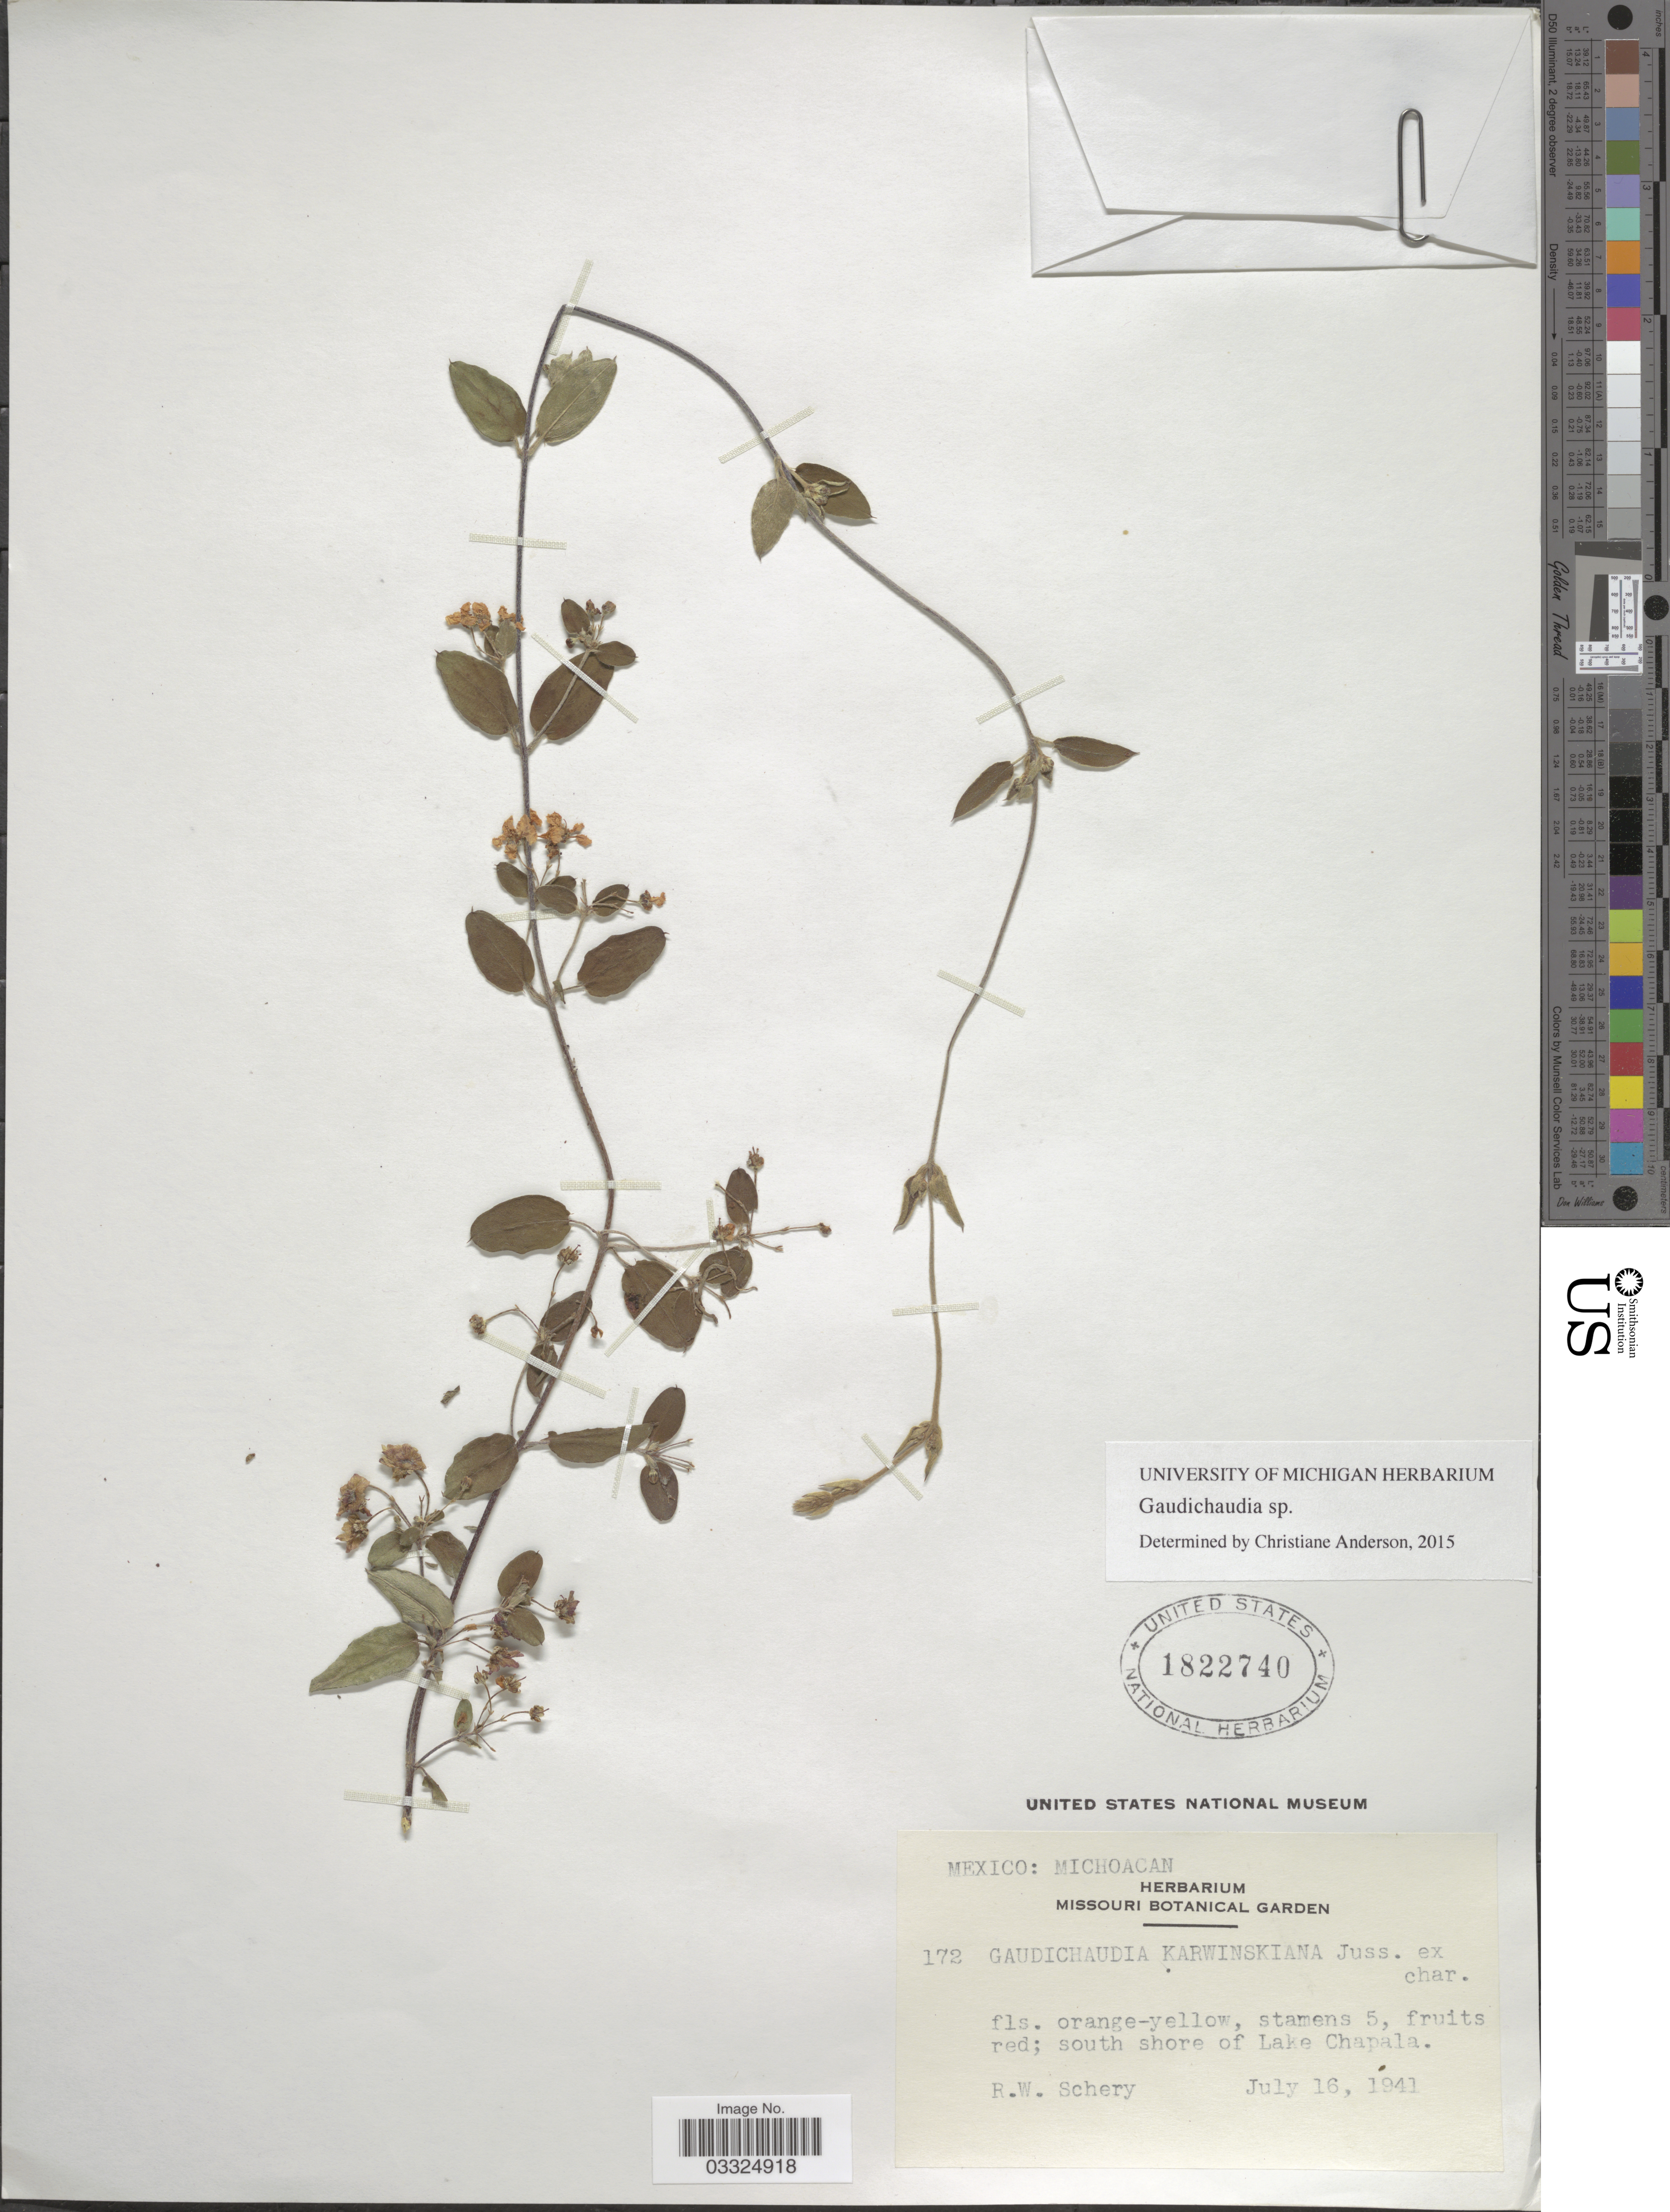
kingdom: Plantae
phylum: Tracheophyta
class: Magnoliopsida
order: Malpighiales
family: Malpighiaceae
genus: Gaudichaudia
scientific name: Gaudichaudia sp.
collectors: R. W. Schery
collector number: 172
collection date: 1941-07-16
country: Mexico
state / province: Michoacán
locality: South shore of Lake Chapala.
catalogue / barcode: US 1822740